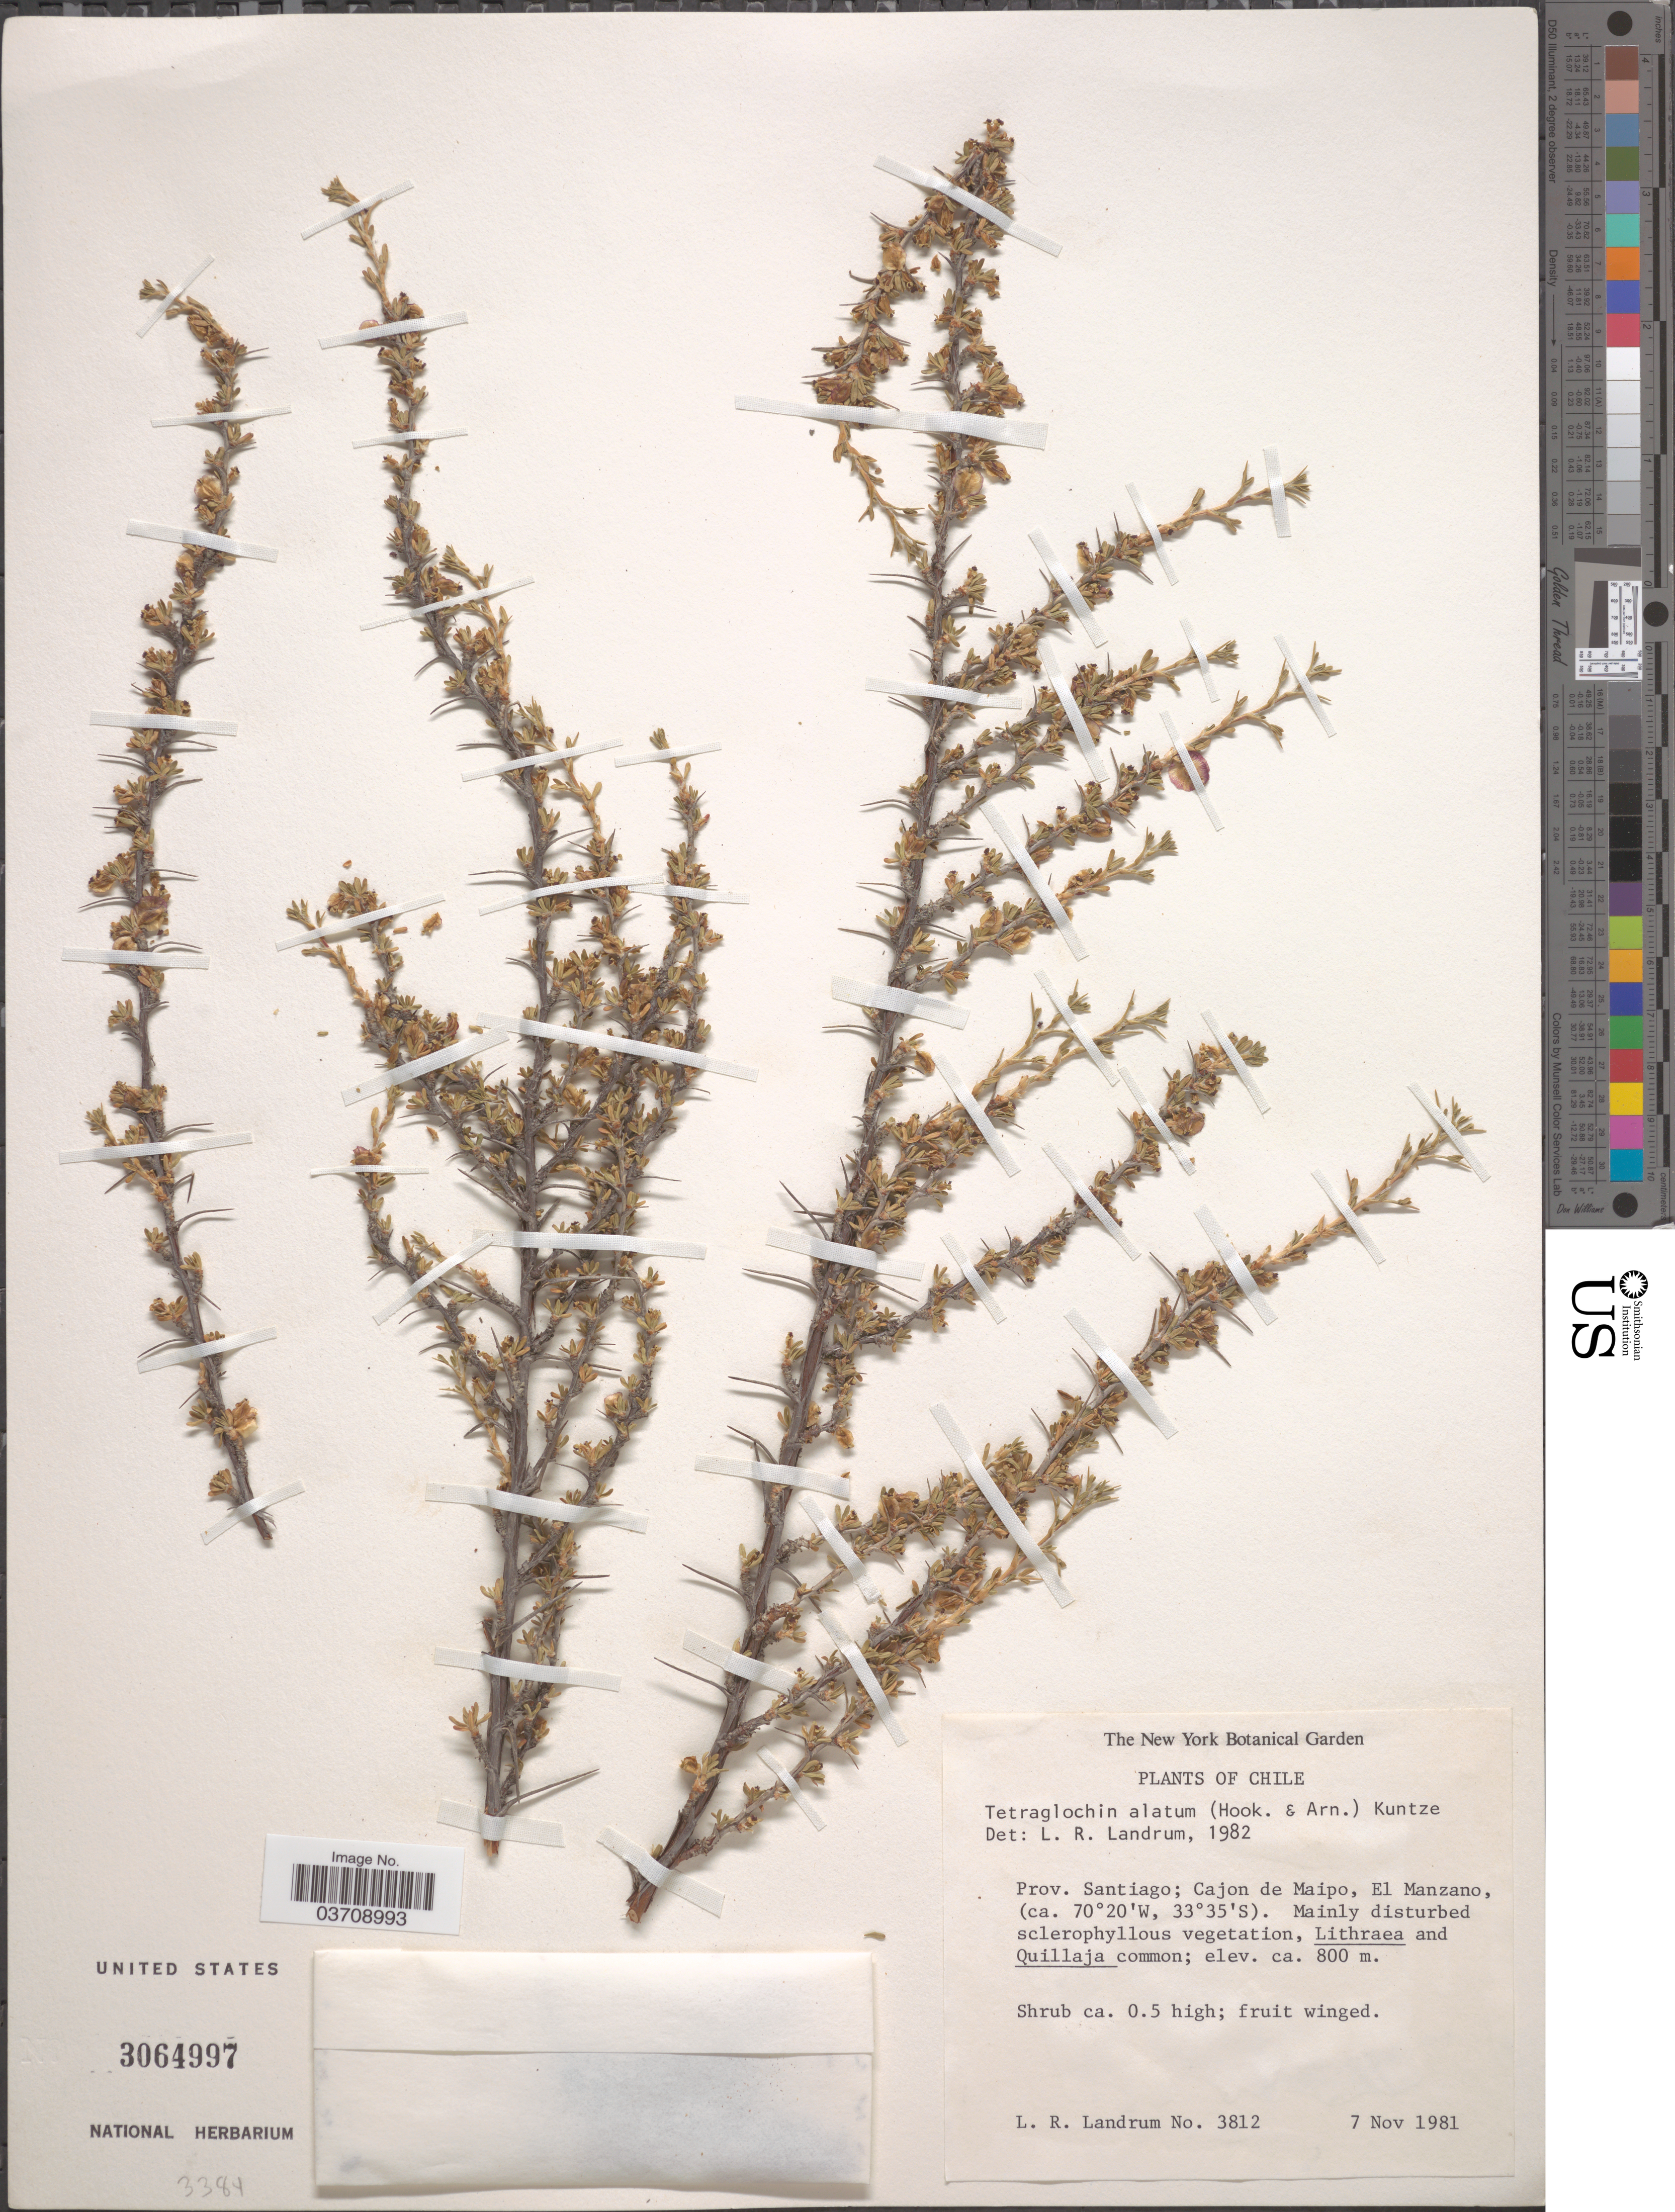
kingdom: Plantae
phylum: Tracheophyta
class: Magnoliopsida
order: Rosales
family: Rosaceae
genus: Tetraglochin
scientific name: Tetraglochin alatum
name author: (Gillies ex Hook. & Arn.) Kuntze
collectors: L. R. Landrum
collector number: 3812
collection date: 1981-11-07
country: Chile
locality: Prov. Santiago; Cajon de Maipo, El Manzano.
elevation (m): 800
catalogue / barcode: US 3064997